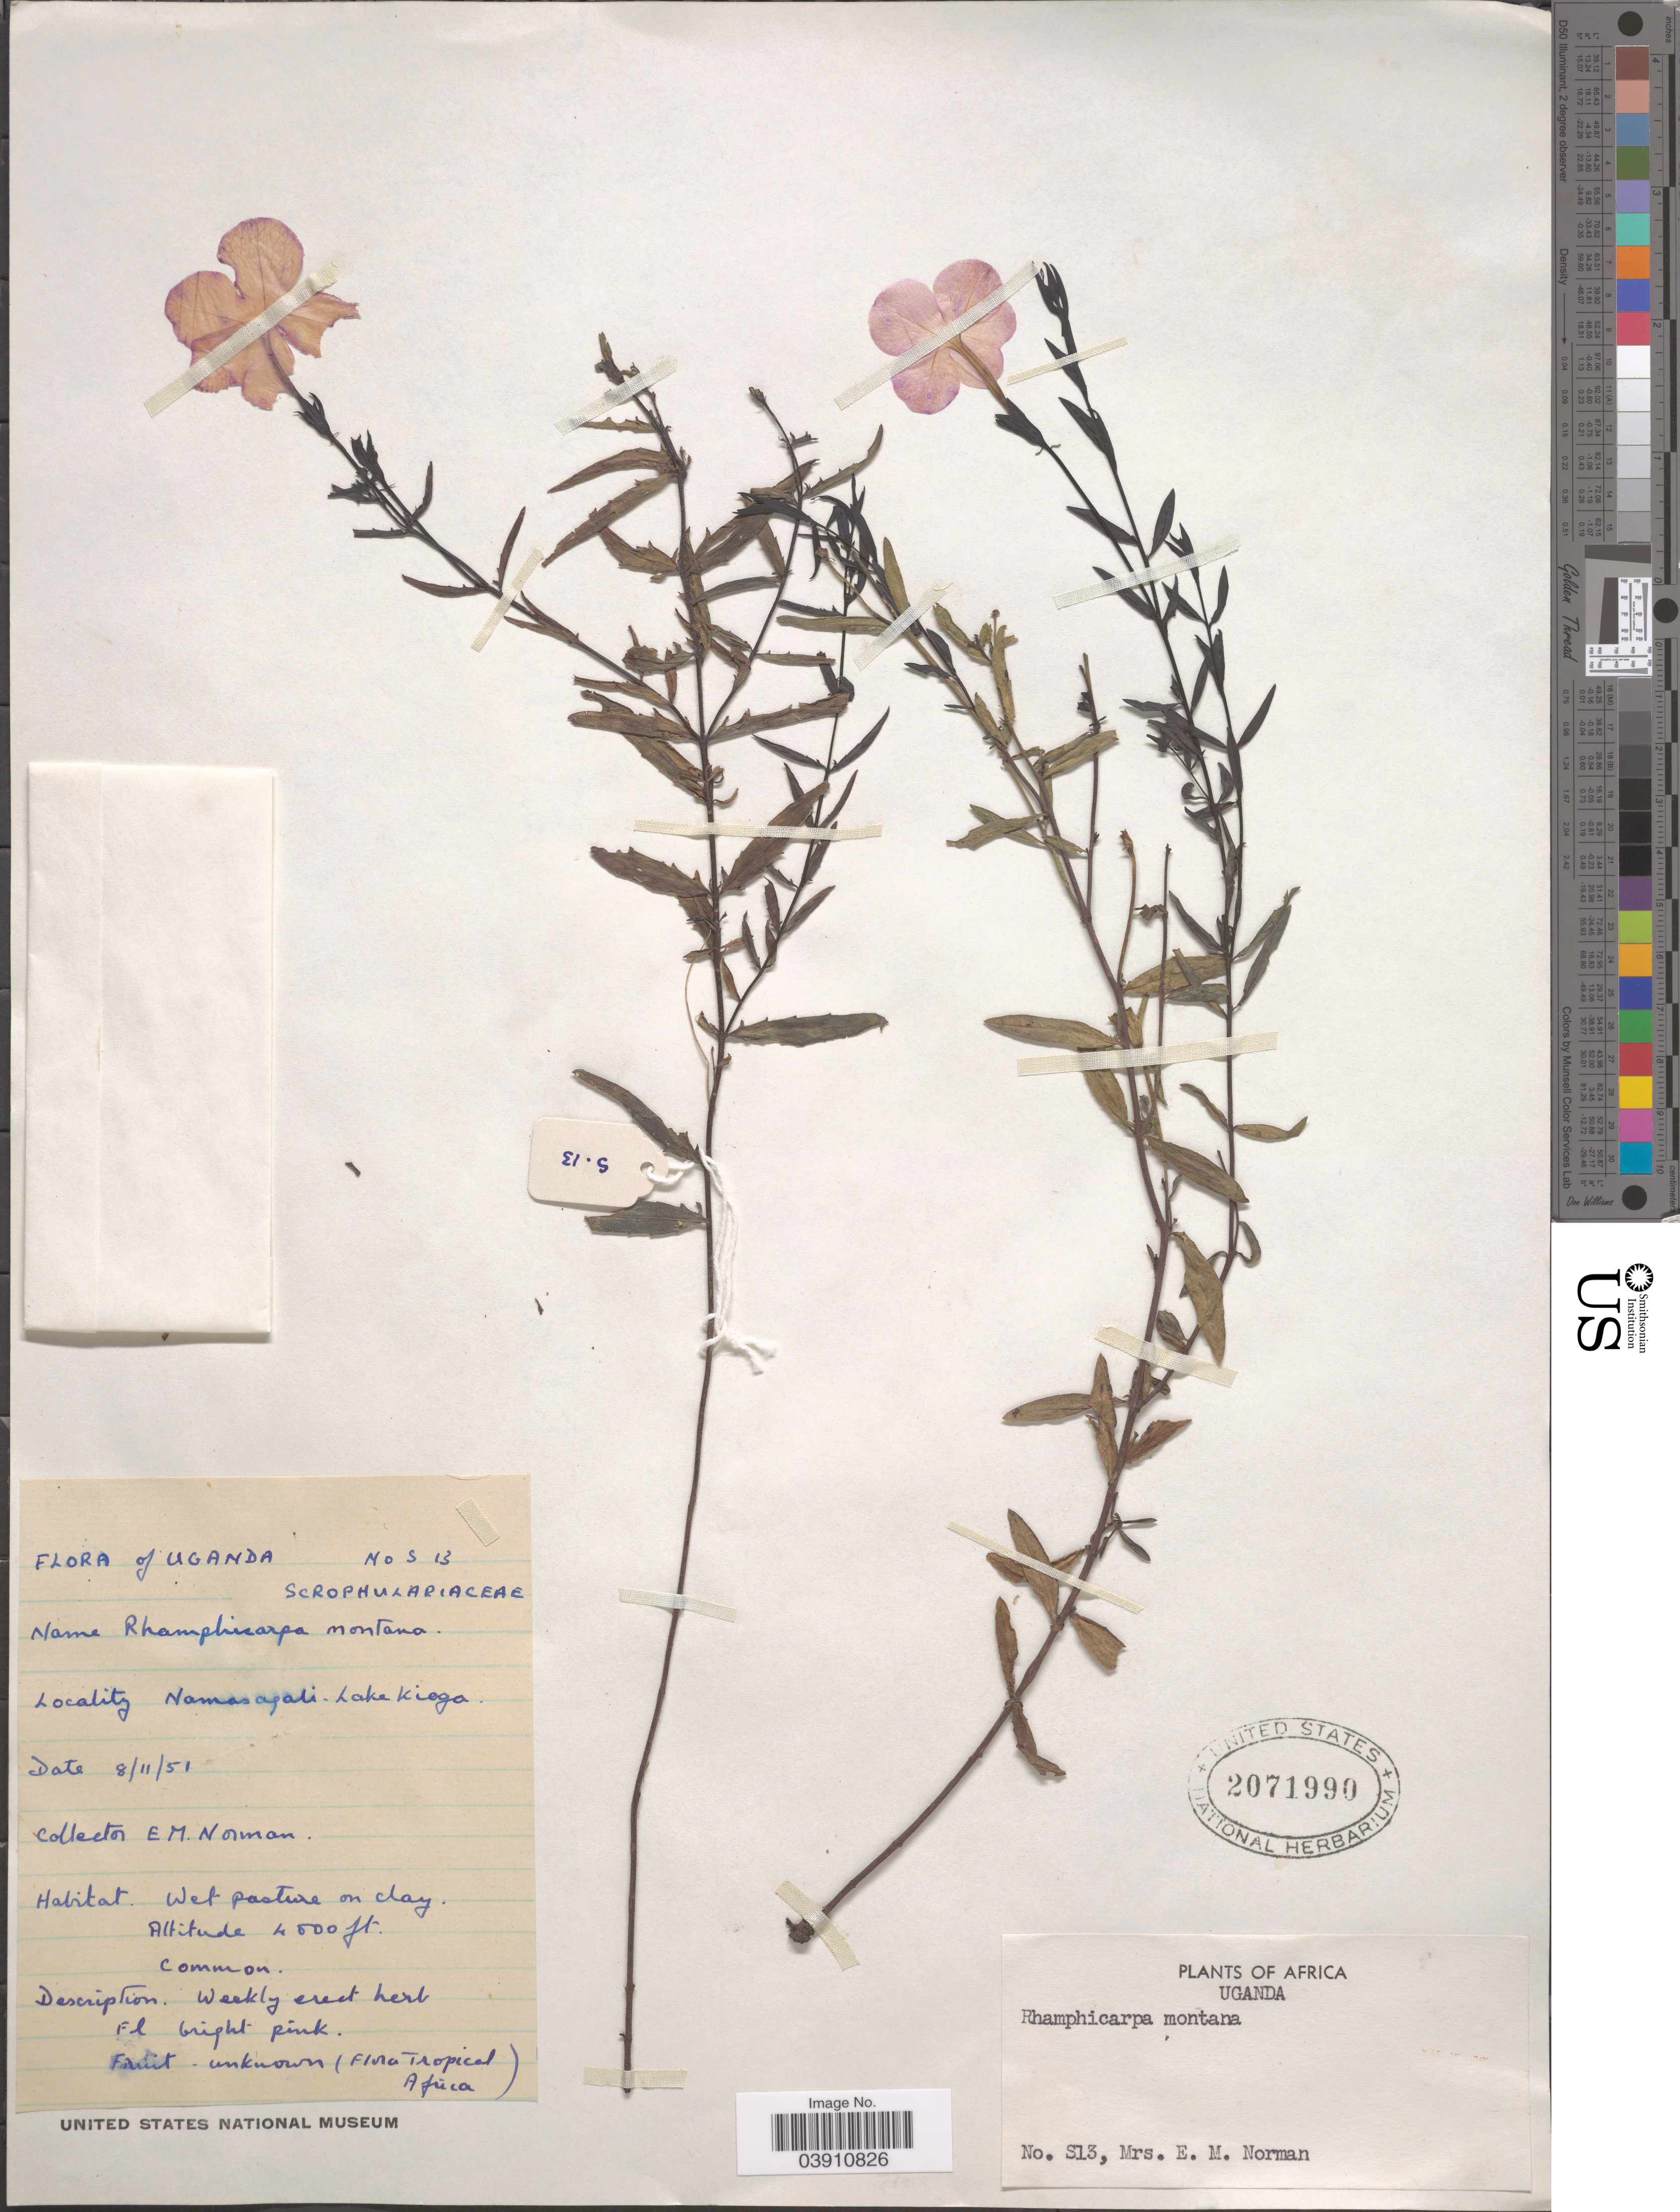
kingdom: Plantae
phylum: Tracheophyta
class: Magnoliopsida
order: Lamiales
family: Orobanchaceae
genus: Cycnium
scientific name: Cycnium tubulosum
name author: (L. f.) Engl.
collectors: E. Norman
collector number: S13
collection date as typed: Transcribed d/m/y: 8/11/51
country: Uganda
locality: Namasagali Lake Kioga.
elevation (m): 1372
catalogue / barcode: US 2071990